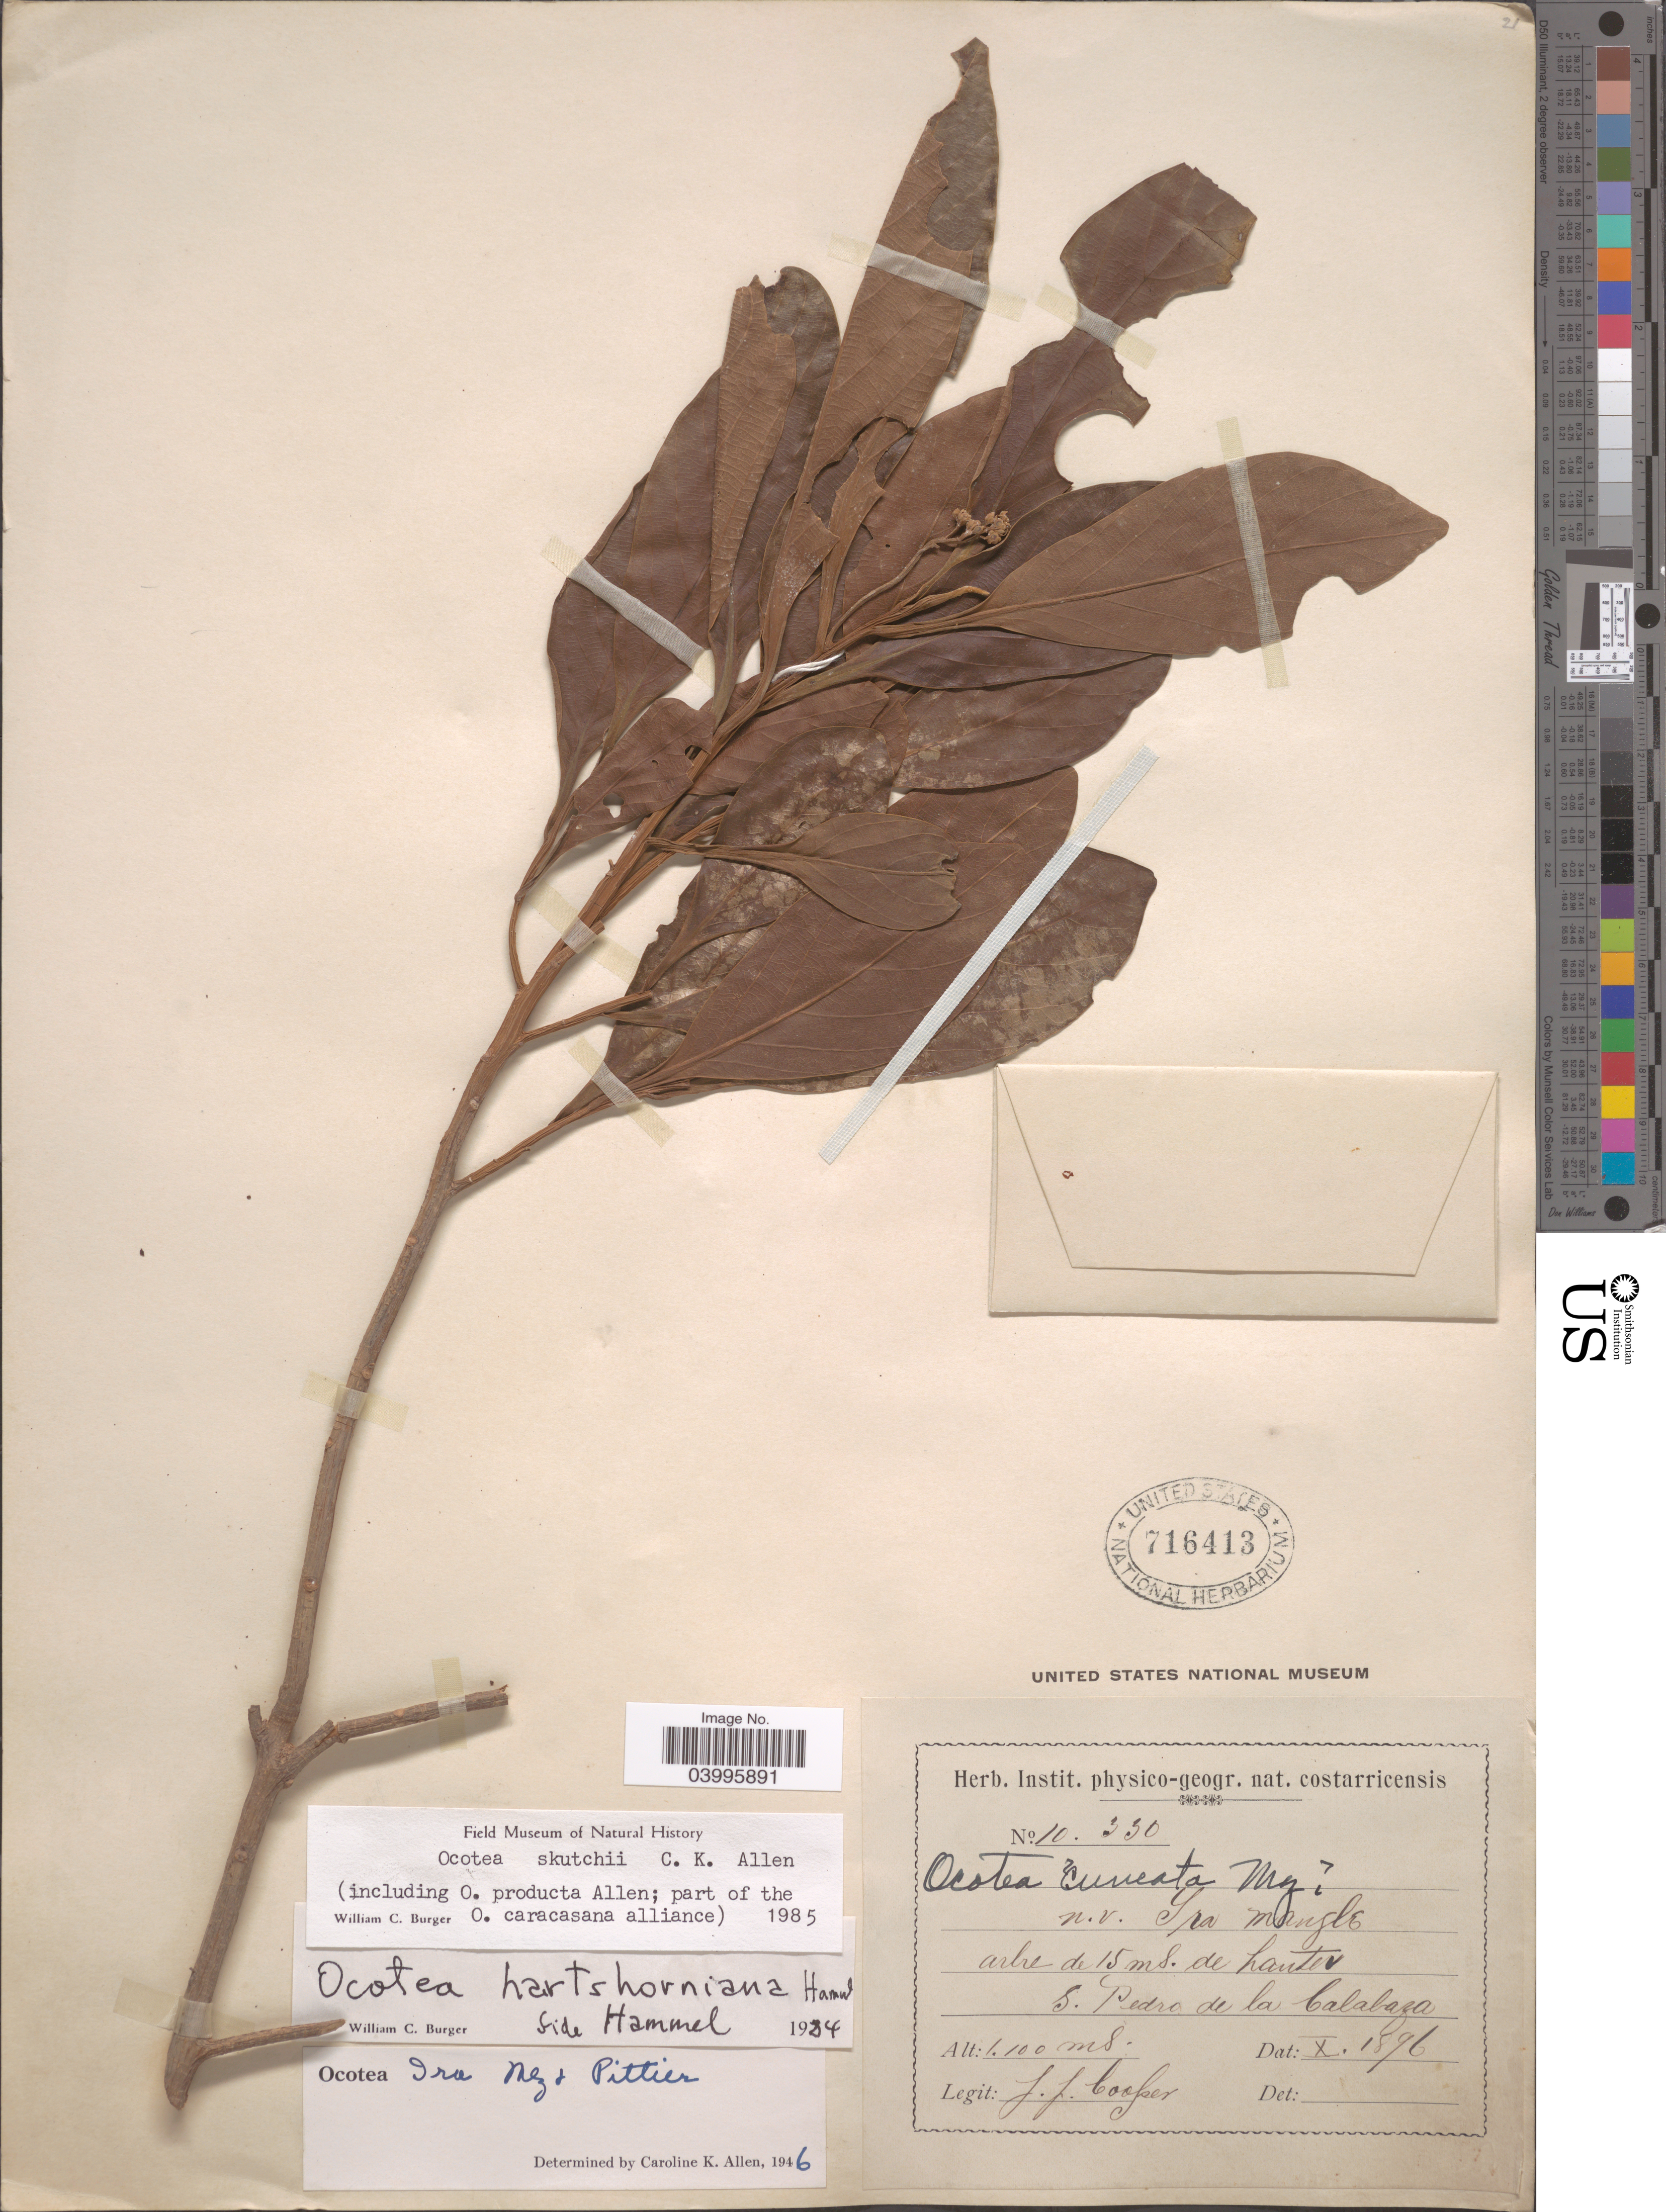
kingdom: Plantae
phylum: Tracheophyta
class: Magnoliopsida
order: Laurales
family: Lauraceae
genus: Ocotea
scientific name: Ocotea skutchii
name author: C.K. Allen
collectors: J. J. Cooper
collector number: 10330*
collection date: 1896-10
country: Costa Rica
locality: S. Pedro de la Calabaza.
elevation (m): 1100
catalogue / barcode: US 716413